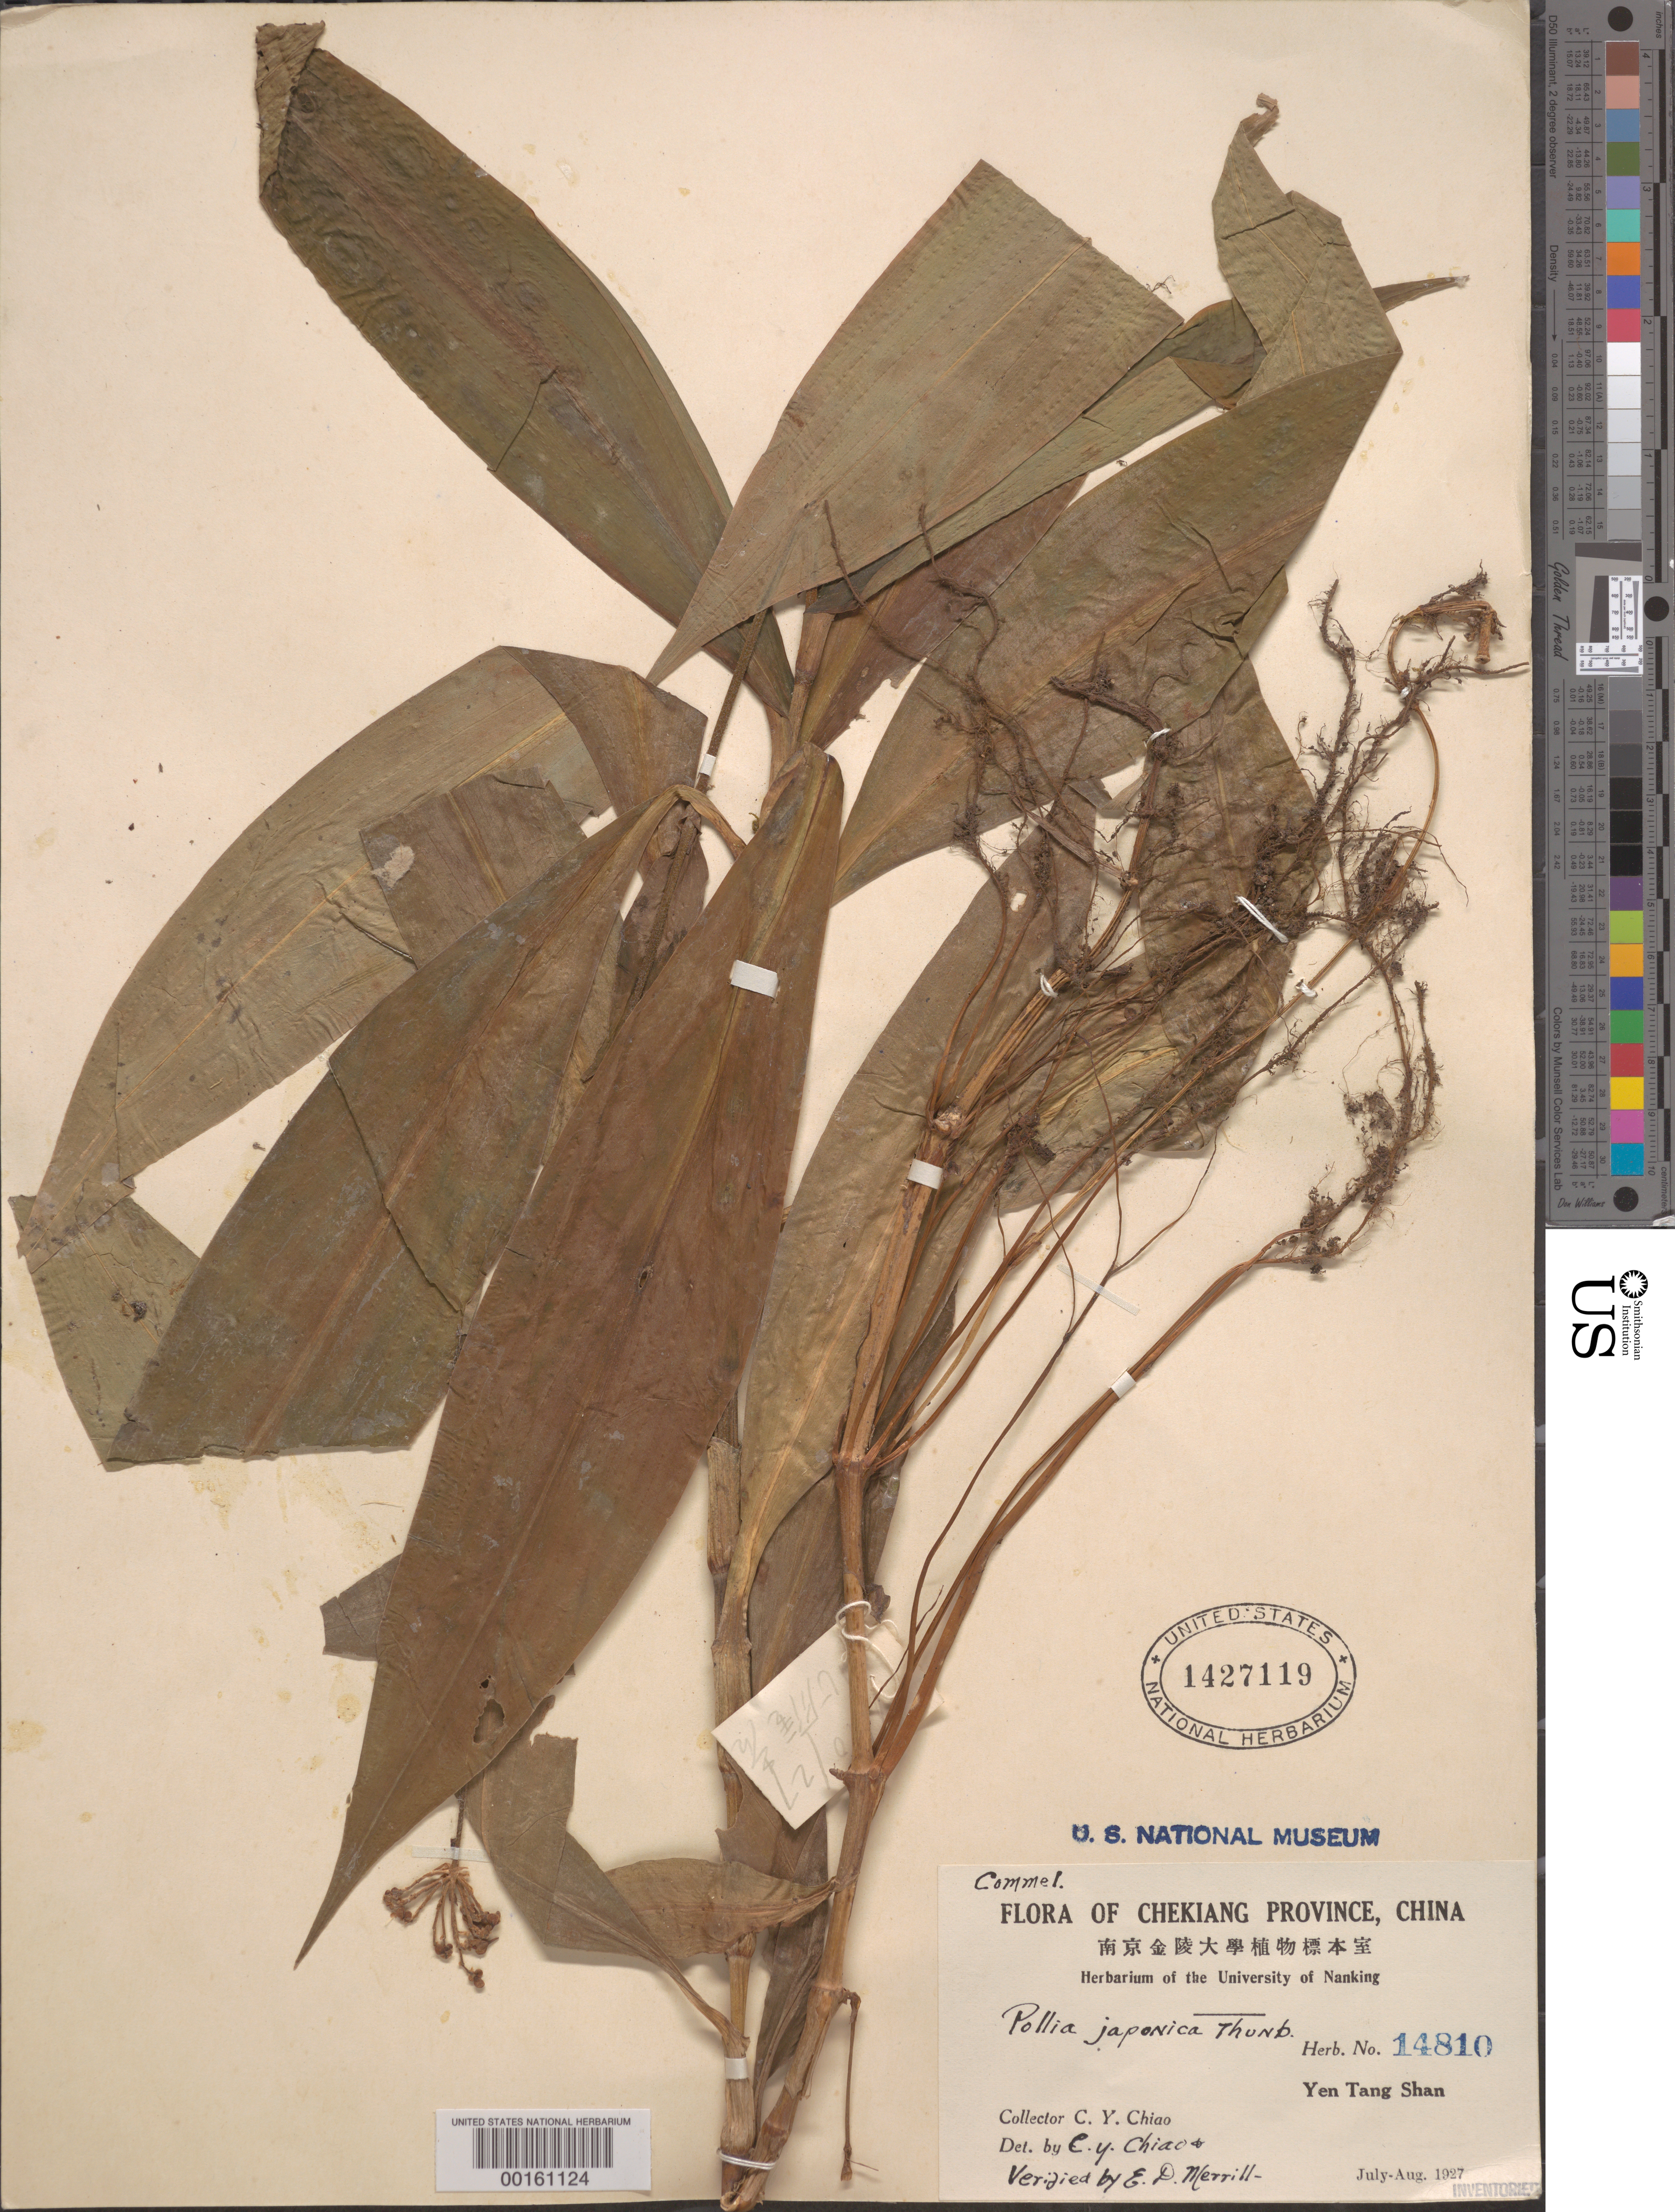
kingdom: Plantae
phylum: Tracheophyta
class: Liliopsida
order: Commelinales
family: Commelinaceae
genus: Pollia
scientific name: Pollia japonica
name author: Thunb.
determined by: Chiao, C. Y.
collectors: C. Y. Chiao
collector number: Herb. No. 14810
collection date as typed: Jul 1927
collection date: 1927-07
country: China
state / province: Zhejiang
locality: Yen tang shen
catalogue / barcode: US 1427119